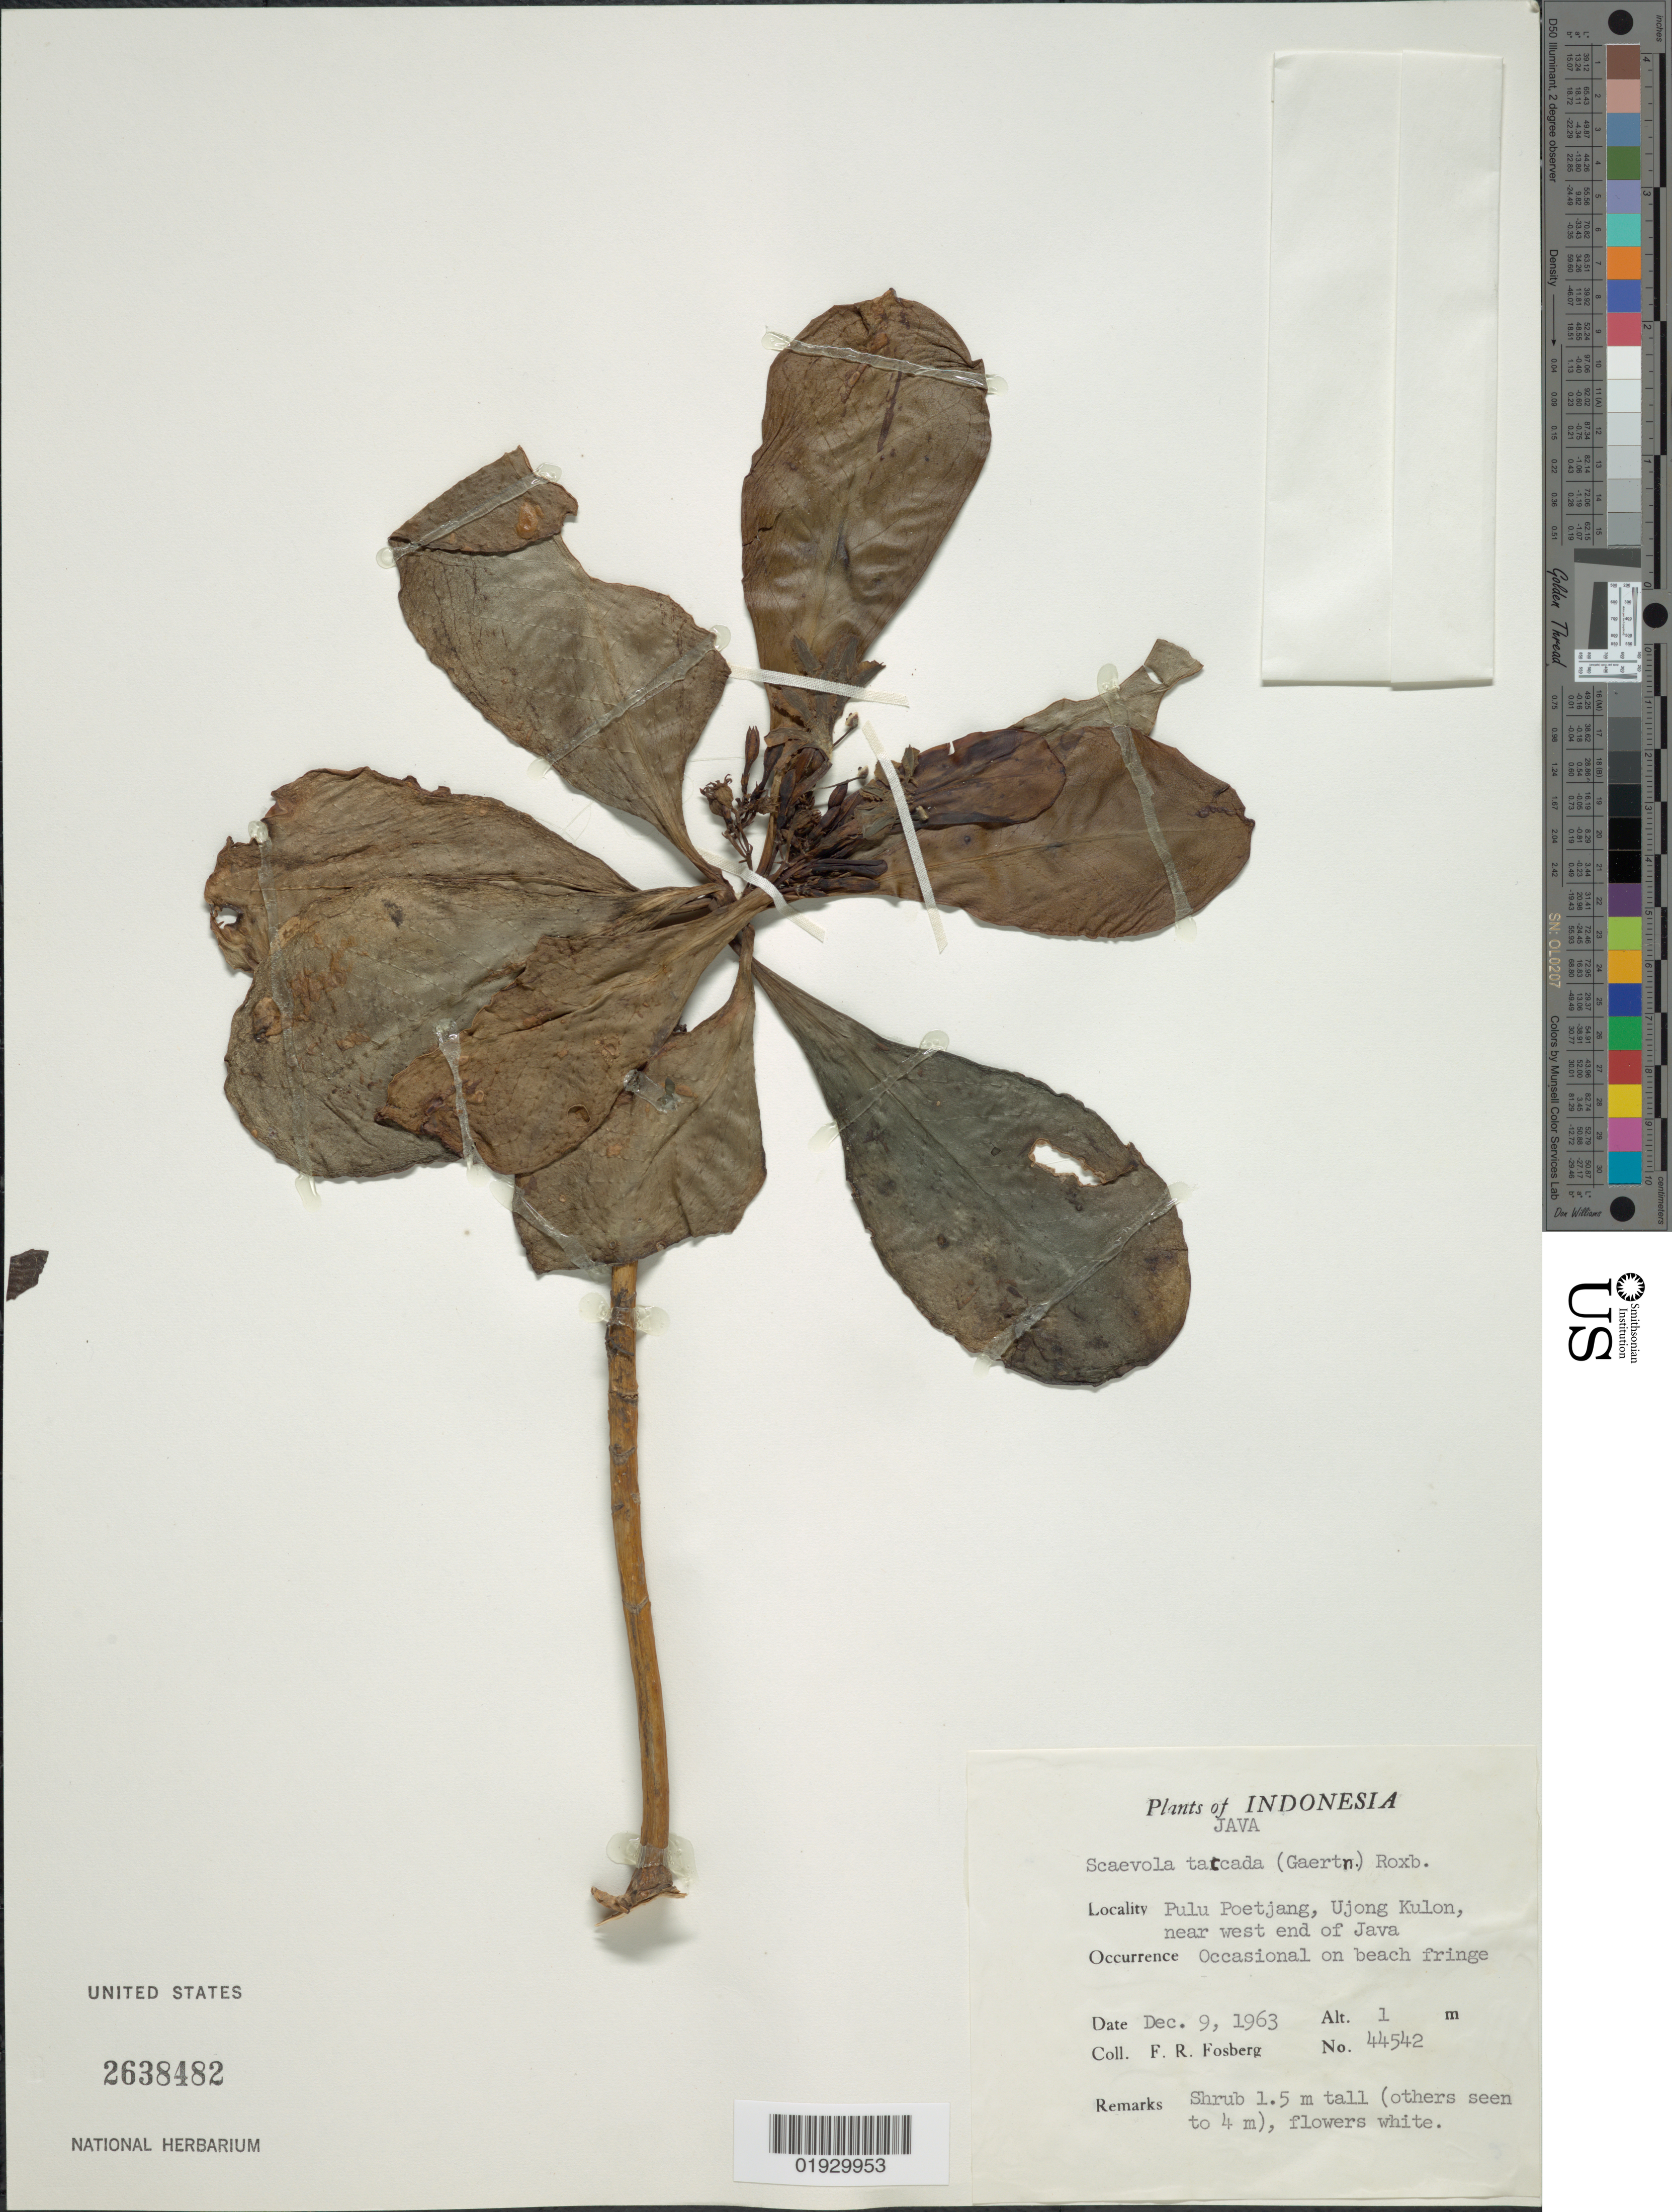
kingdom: Plantae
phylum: Tracheophyta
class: Magnoliopsida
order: Asterales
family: Goodeniaceae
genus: Scaevola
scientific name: Scaevola taccada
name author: (Gaertn.) Roxb.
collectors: F. R. Fosberg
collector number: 44542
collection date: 1963-12-09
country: Indonesia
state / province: Java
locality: Pulu Poetjang, Ujong Kulon, near west end of Java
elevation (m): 1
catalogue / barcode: US 2638482